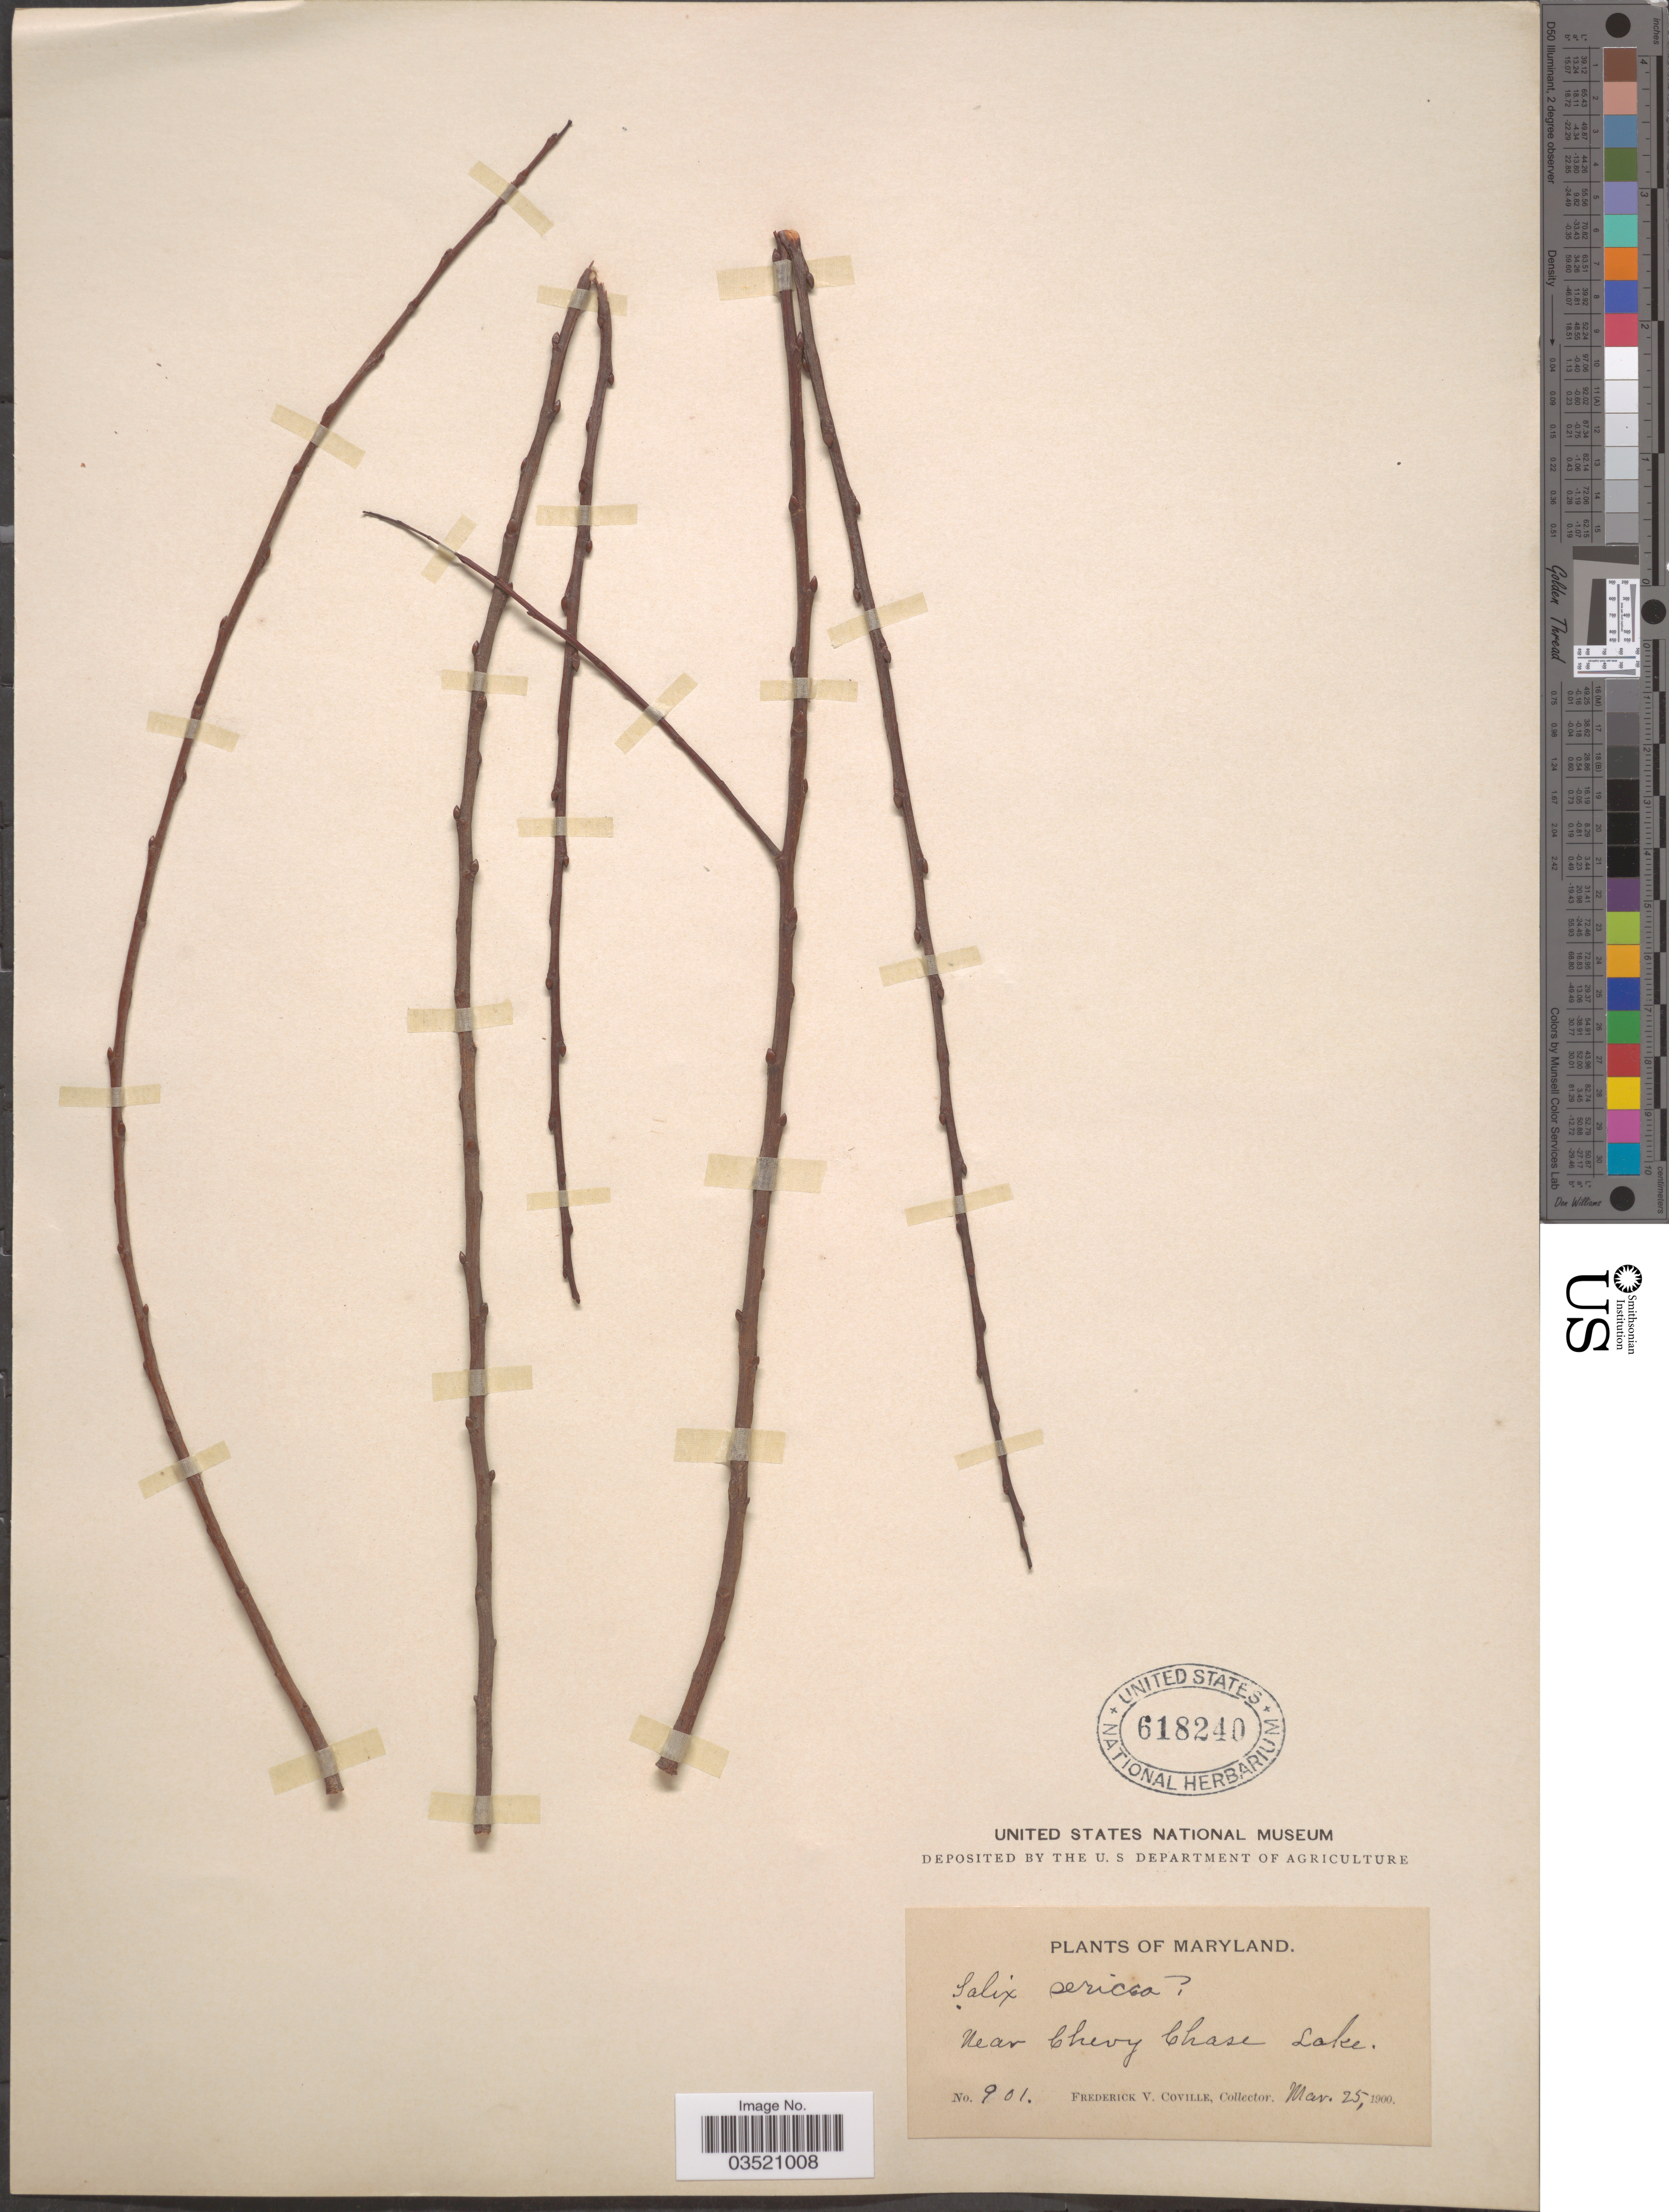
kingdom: Plantae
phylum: Tracheophyta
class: Magnoliopsida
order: Malpighiales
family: Salicaceae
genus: Salix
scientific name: Salix sericea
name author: Marshall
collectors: F. V. Coville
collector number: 901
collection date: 1900-03-25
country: United States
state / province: Maryland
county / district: Montgomery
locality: Near Chevy Chase Lake.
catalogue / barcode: US 618240